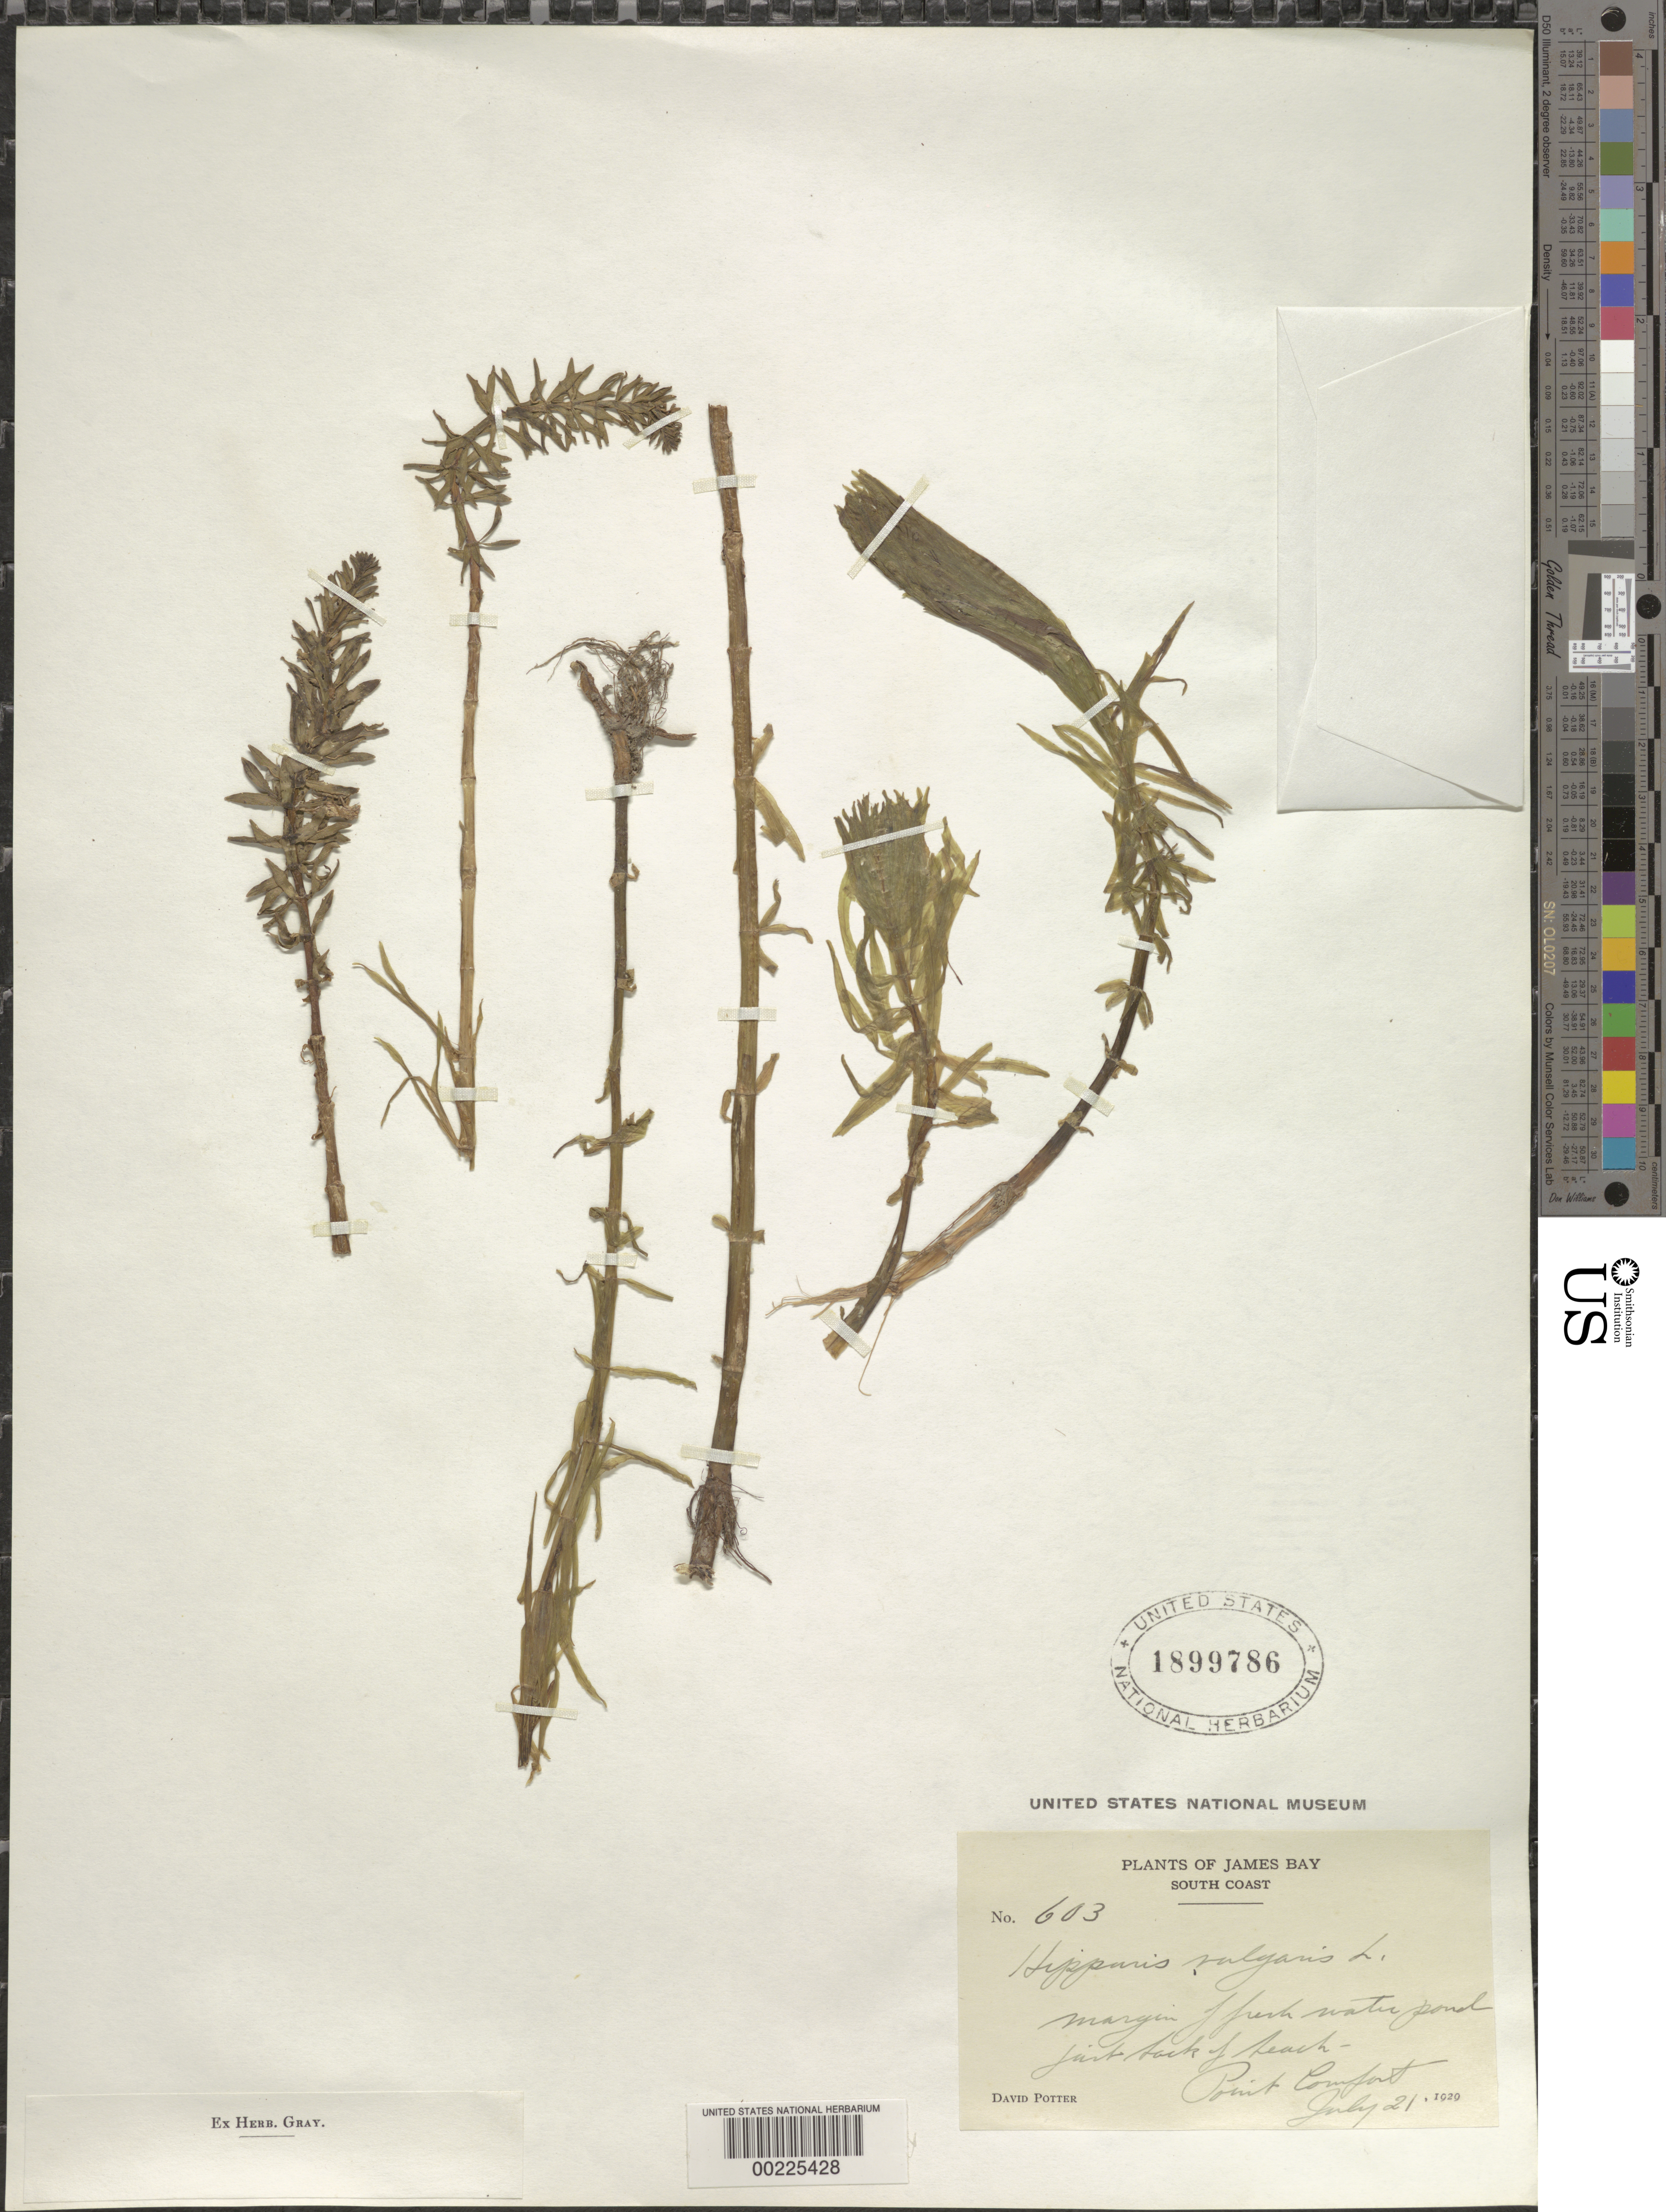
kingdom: Plantae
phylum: Tracheophyta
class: Magnoliopsida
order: Lamiales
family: Plantaginaceae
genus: Hippuris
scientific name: Hippuris vulgaris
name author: L.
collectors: D. Potter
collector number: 603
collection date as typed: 21 Jul 1929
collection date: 1929-07-21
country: Canada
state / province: Ontario / Quebec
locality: James bay, s coast, point comfort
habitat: Margin of fresh water pond, just back of beach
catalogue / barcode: US 1899786